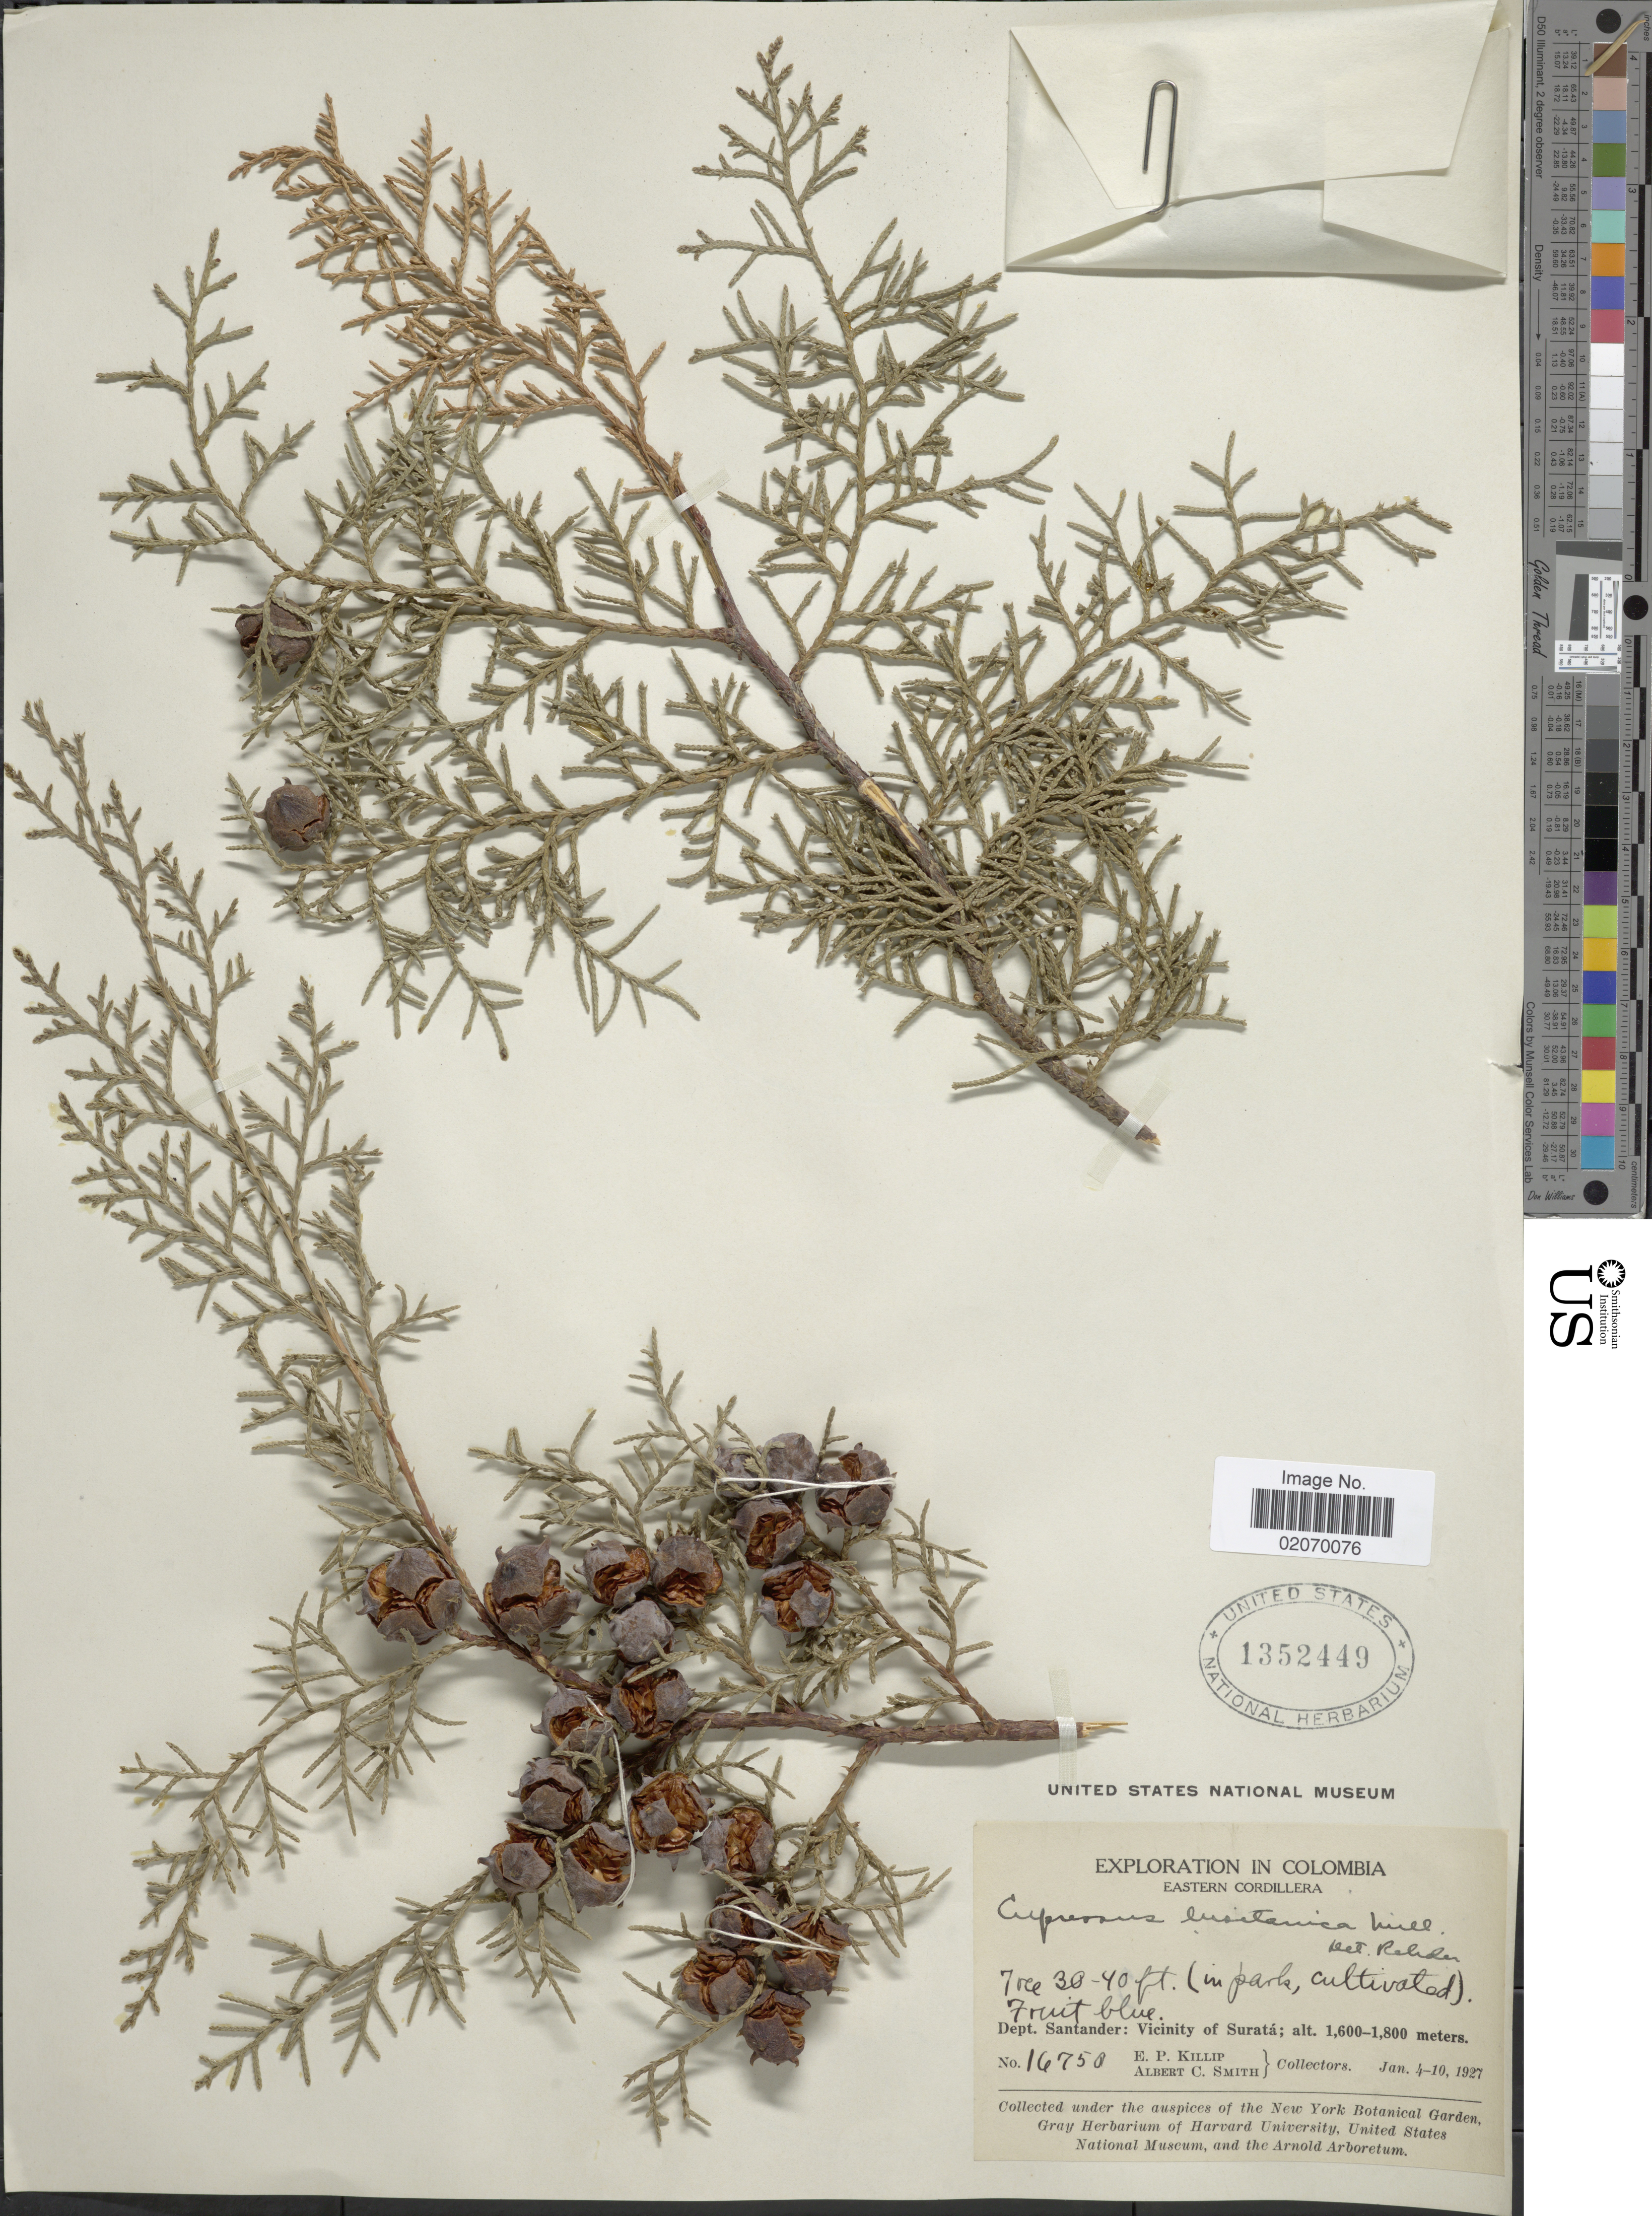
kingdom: Plantae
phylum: Tracheophyta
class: Pinopsida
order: Pinales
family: Cupressaceae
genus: Hesperocyparis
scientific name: Hesperocyparis lusitanica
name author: (Miller) Bartel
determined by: (US) Smithsonian Institution - National Museum of Natural History - Department of Botany (UNITED STATES)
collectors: E. P. Killip & A. C. Smith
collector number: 16758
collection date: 1927-01-04/1927-01-10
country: Colombia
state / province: Santander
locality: Eastern Cordillera, Vicinity of Surata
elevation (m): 1600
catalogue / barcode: US 1352449